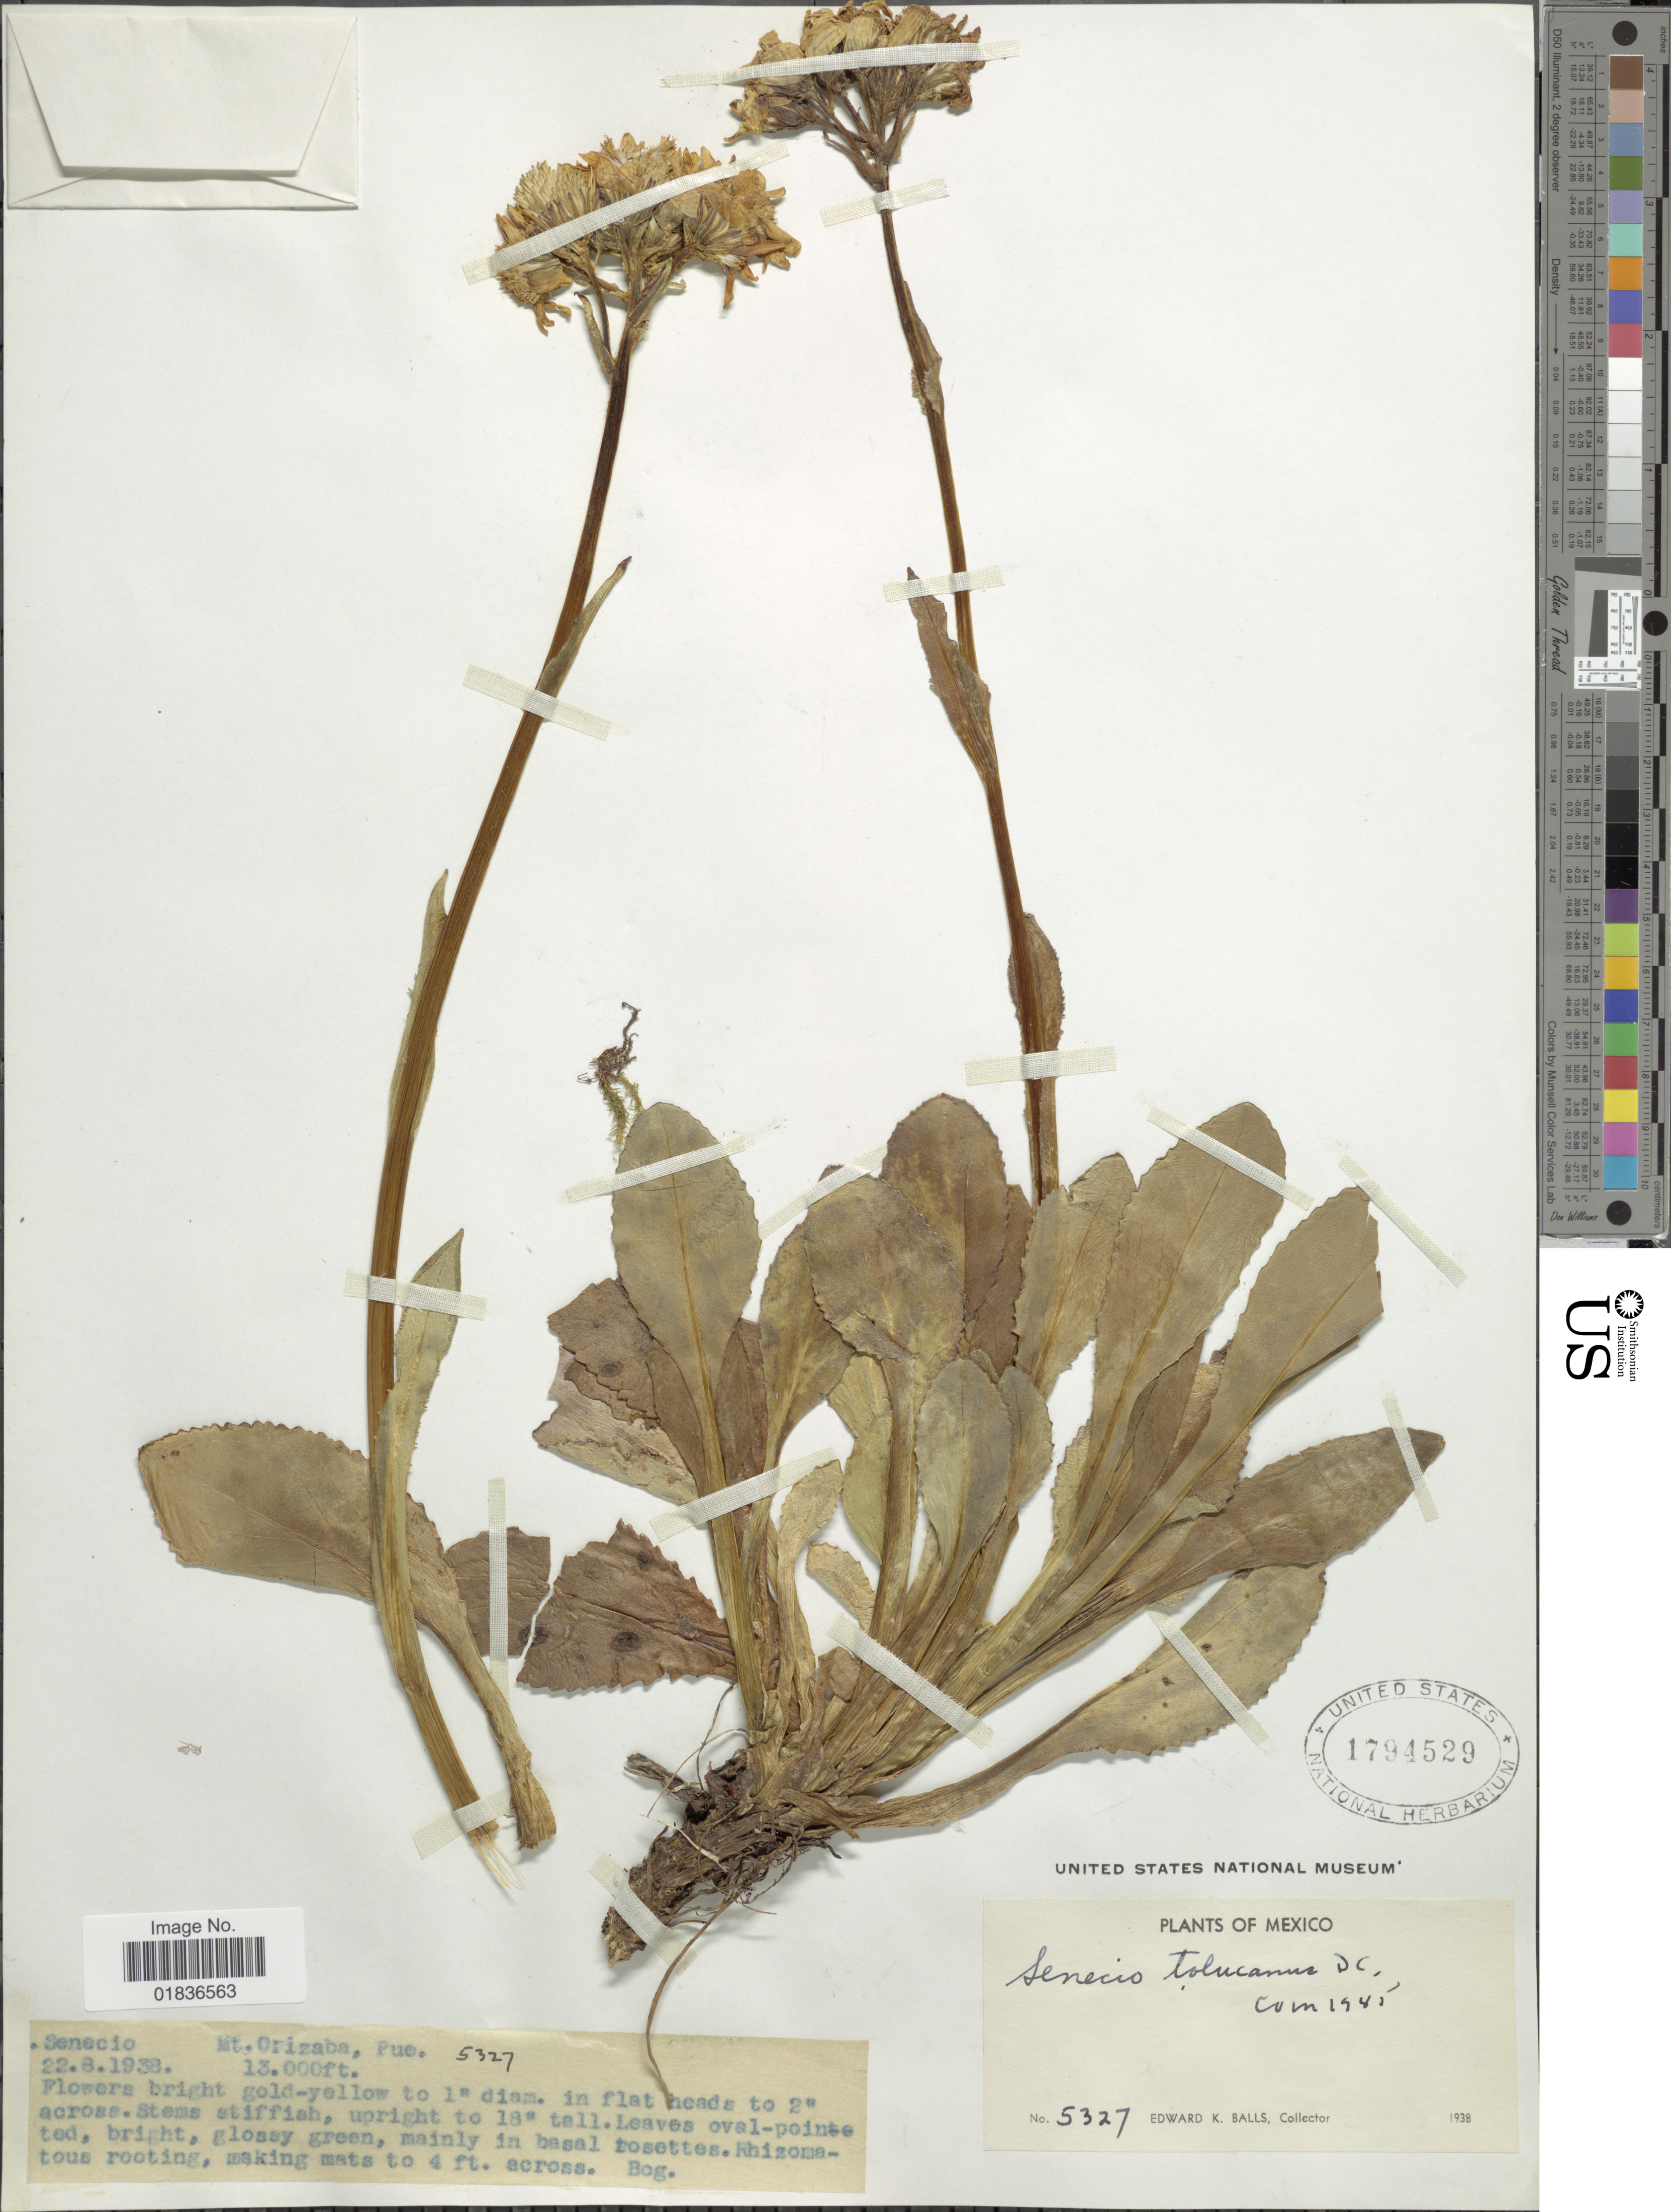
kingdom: Plantae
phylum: Tracheophyta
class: Magnoliopsida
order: Asterales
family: Asteraceae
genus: Senecio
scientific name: Senecio toluccanus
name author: DC.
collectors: E. K. Balls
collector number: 5327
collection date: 1938-08-22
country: Mexico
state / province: Puebla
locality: Mt. Orizaba.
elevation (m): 3962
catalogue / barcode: US 1794529